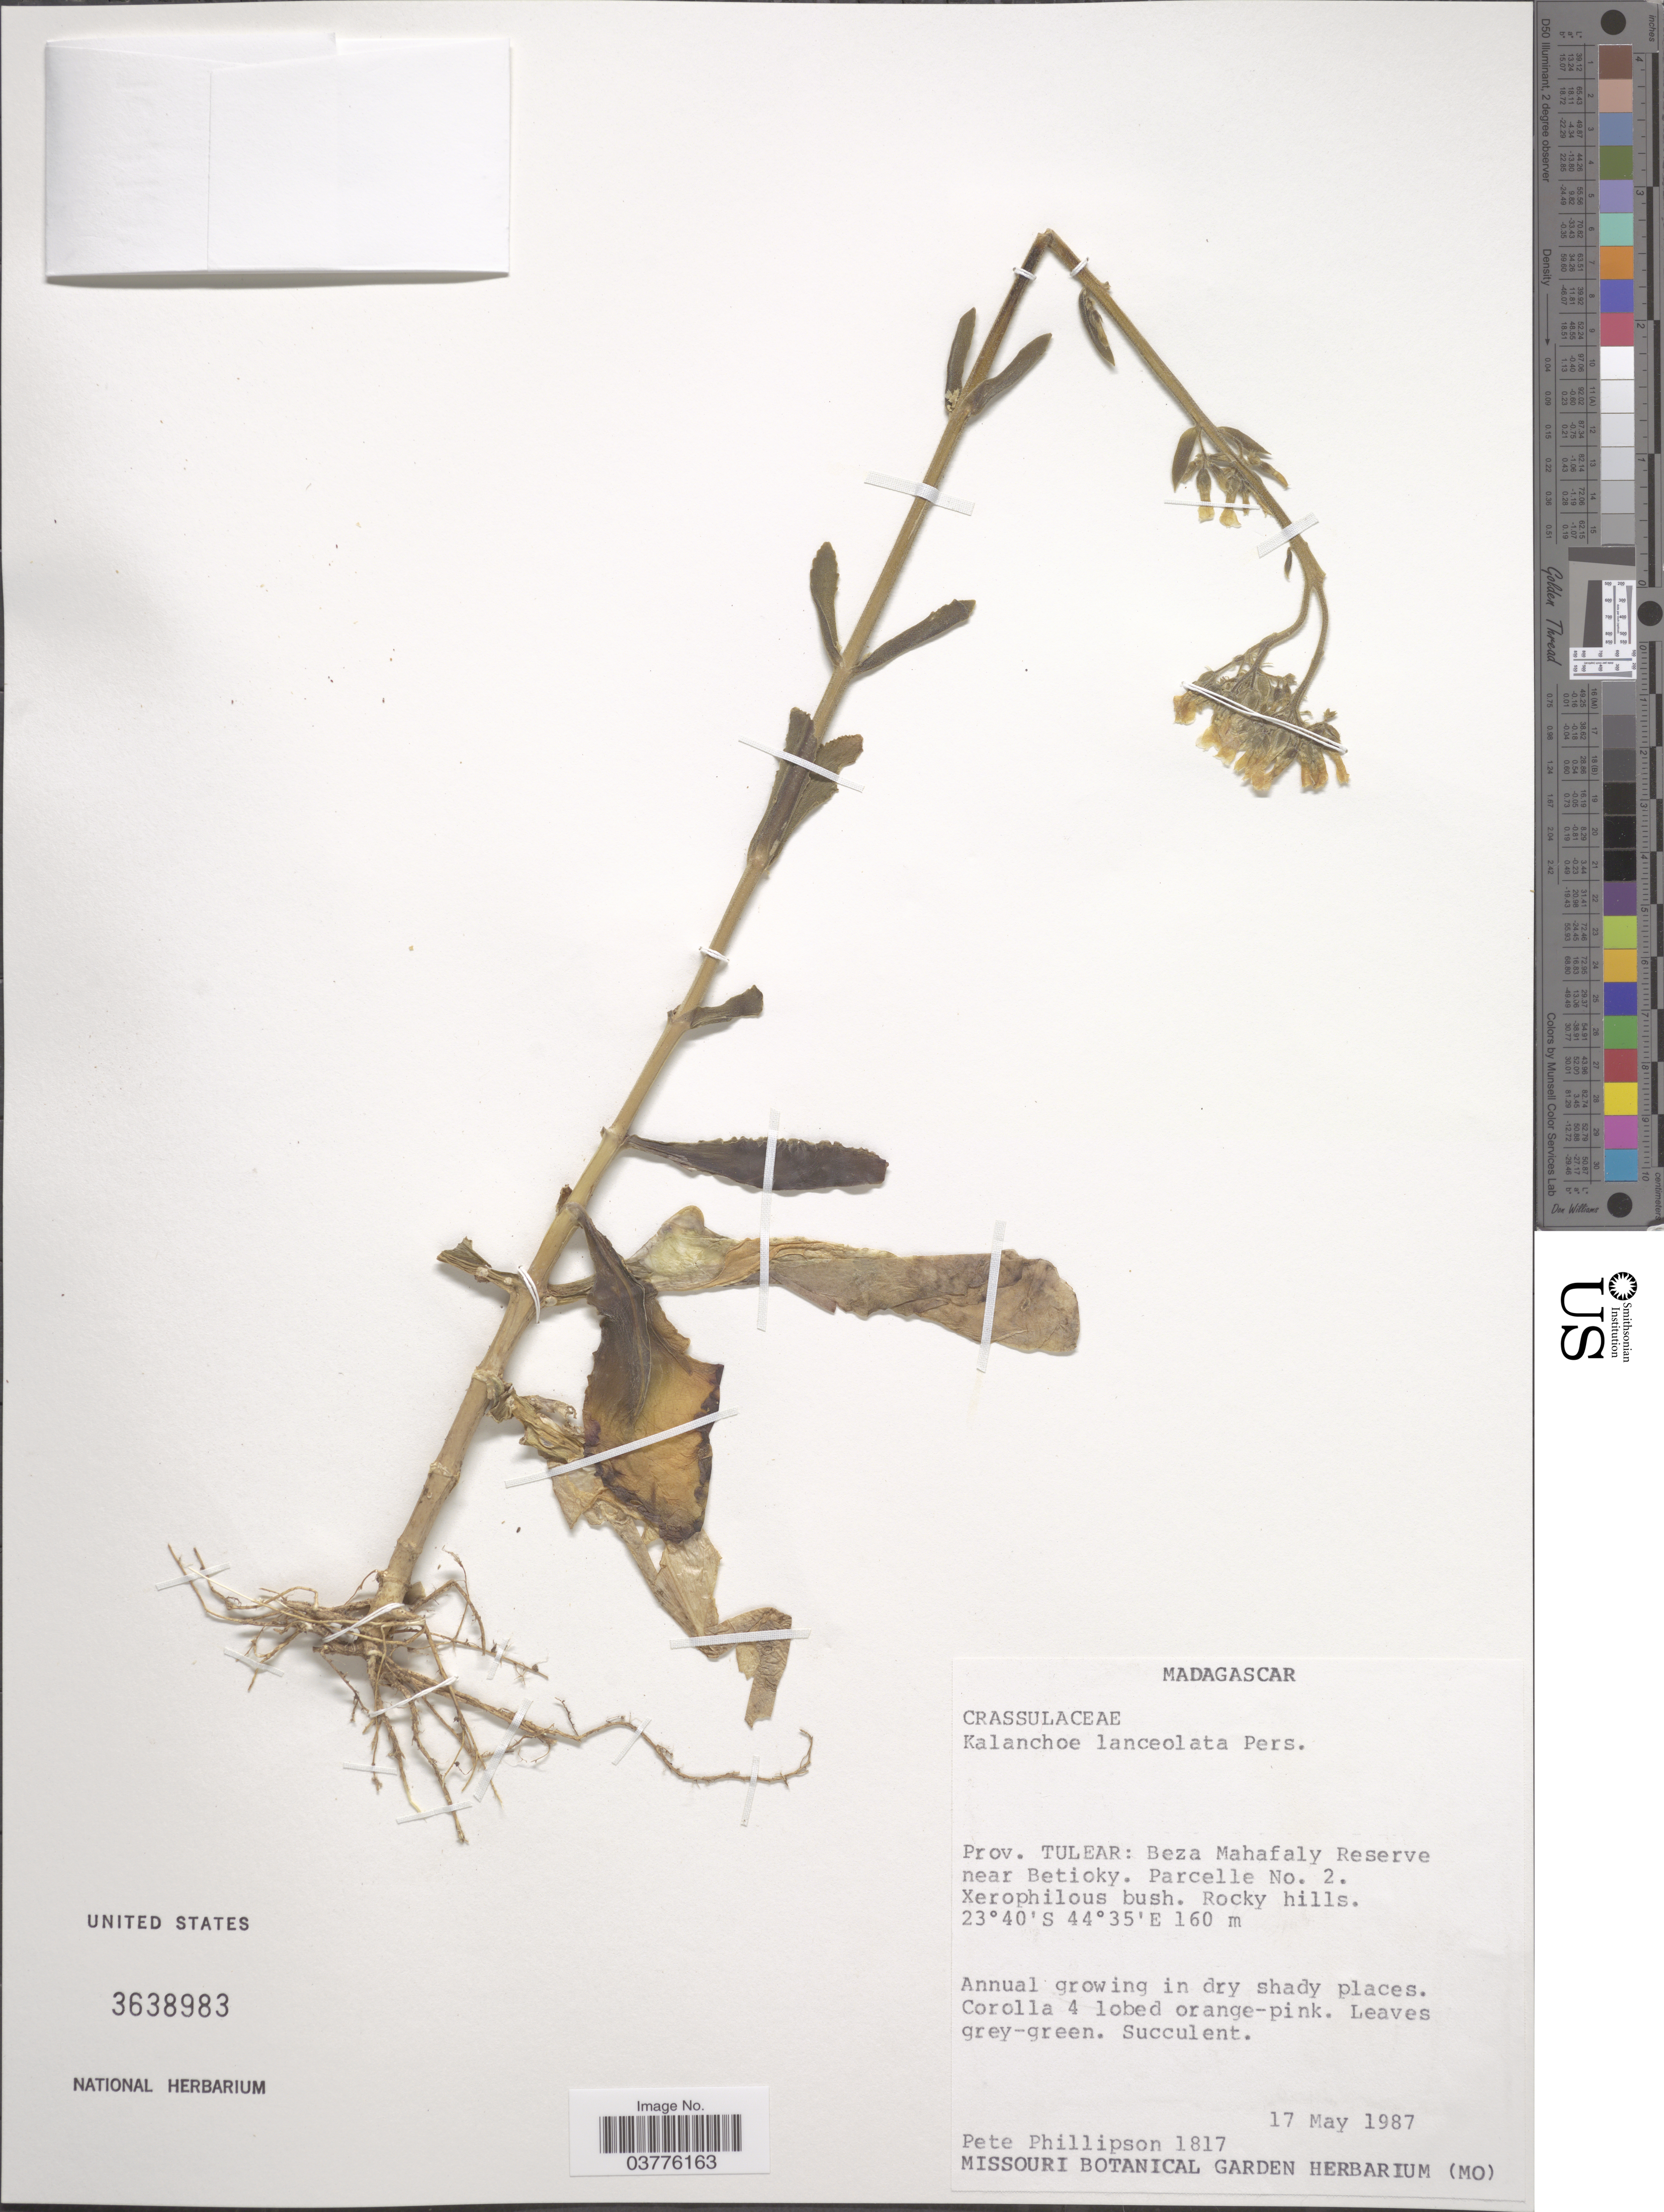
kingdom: Plantae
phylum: Tracheophyta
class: Magnoliopsida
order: Saxifragales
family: Crassulaceae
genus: Kalanchoe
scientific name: Kalanchoe lanceolata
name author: (Forssk.) Pers.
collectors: P. B. Phillipson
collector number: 1817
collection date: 1987-05-17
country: Madagascar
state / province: Atsimo-Andrefana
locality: Prov. Tulear: Beza Mahafaly Reserve near Betioky. Parcelle No. 2.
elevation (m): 160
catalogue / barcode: US 3638983